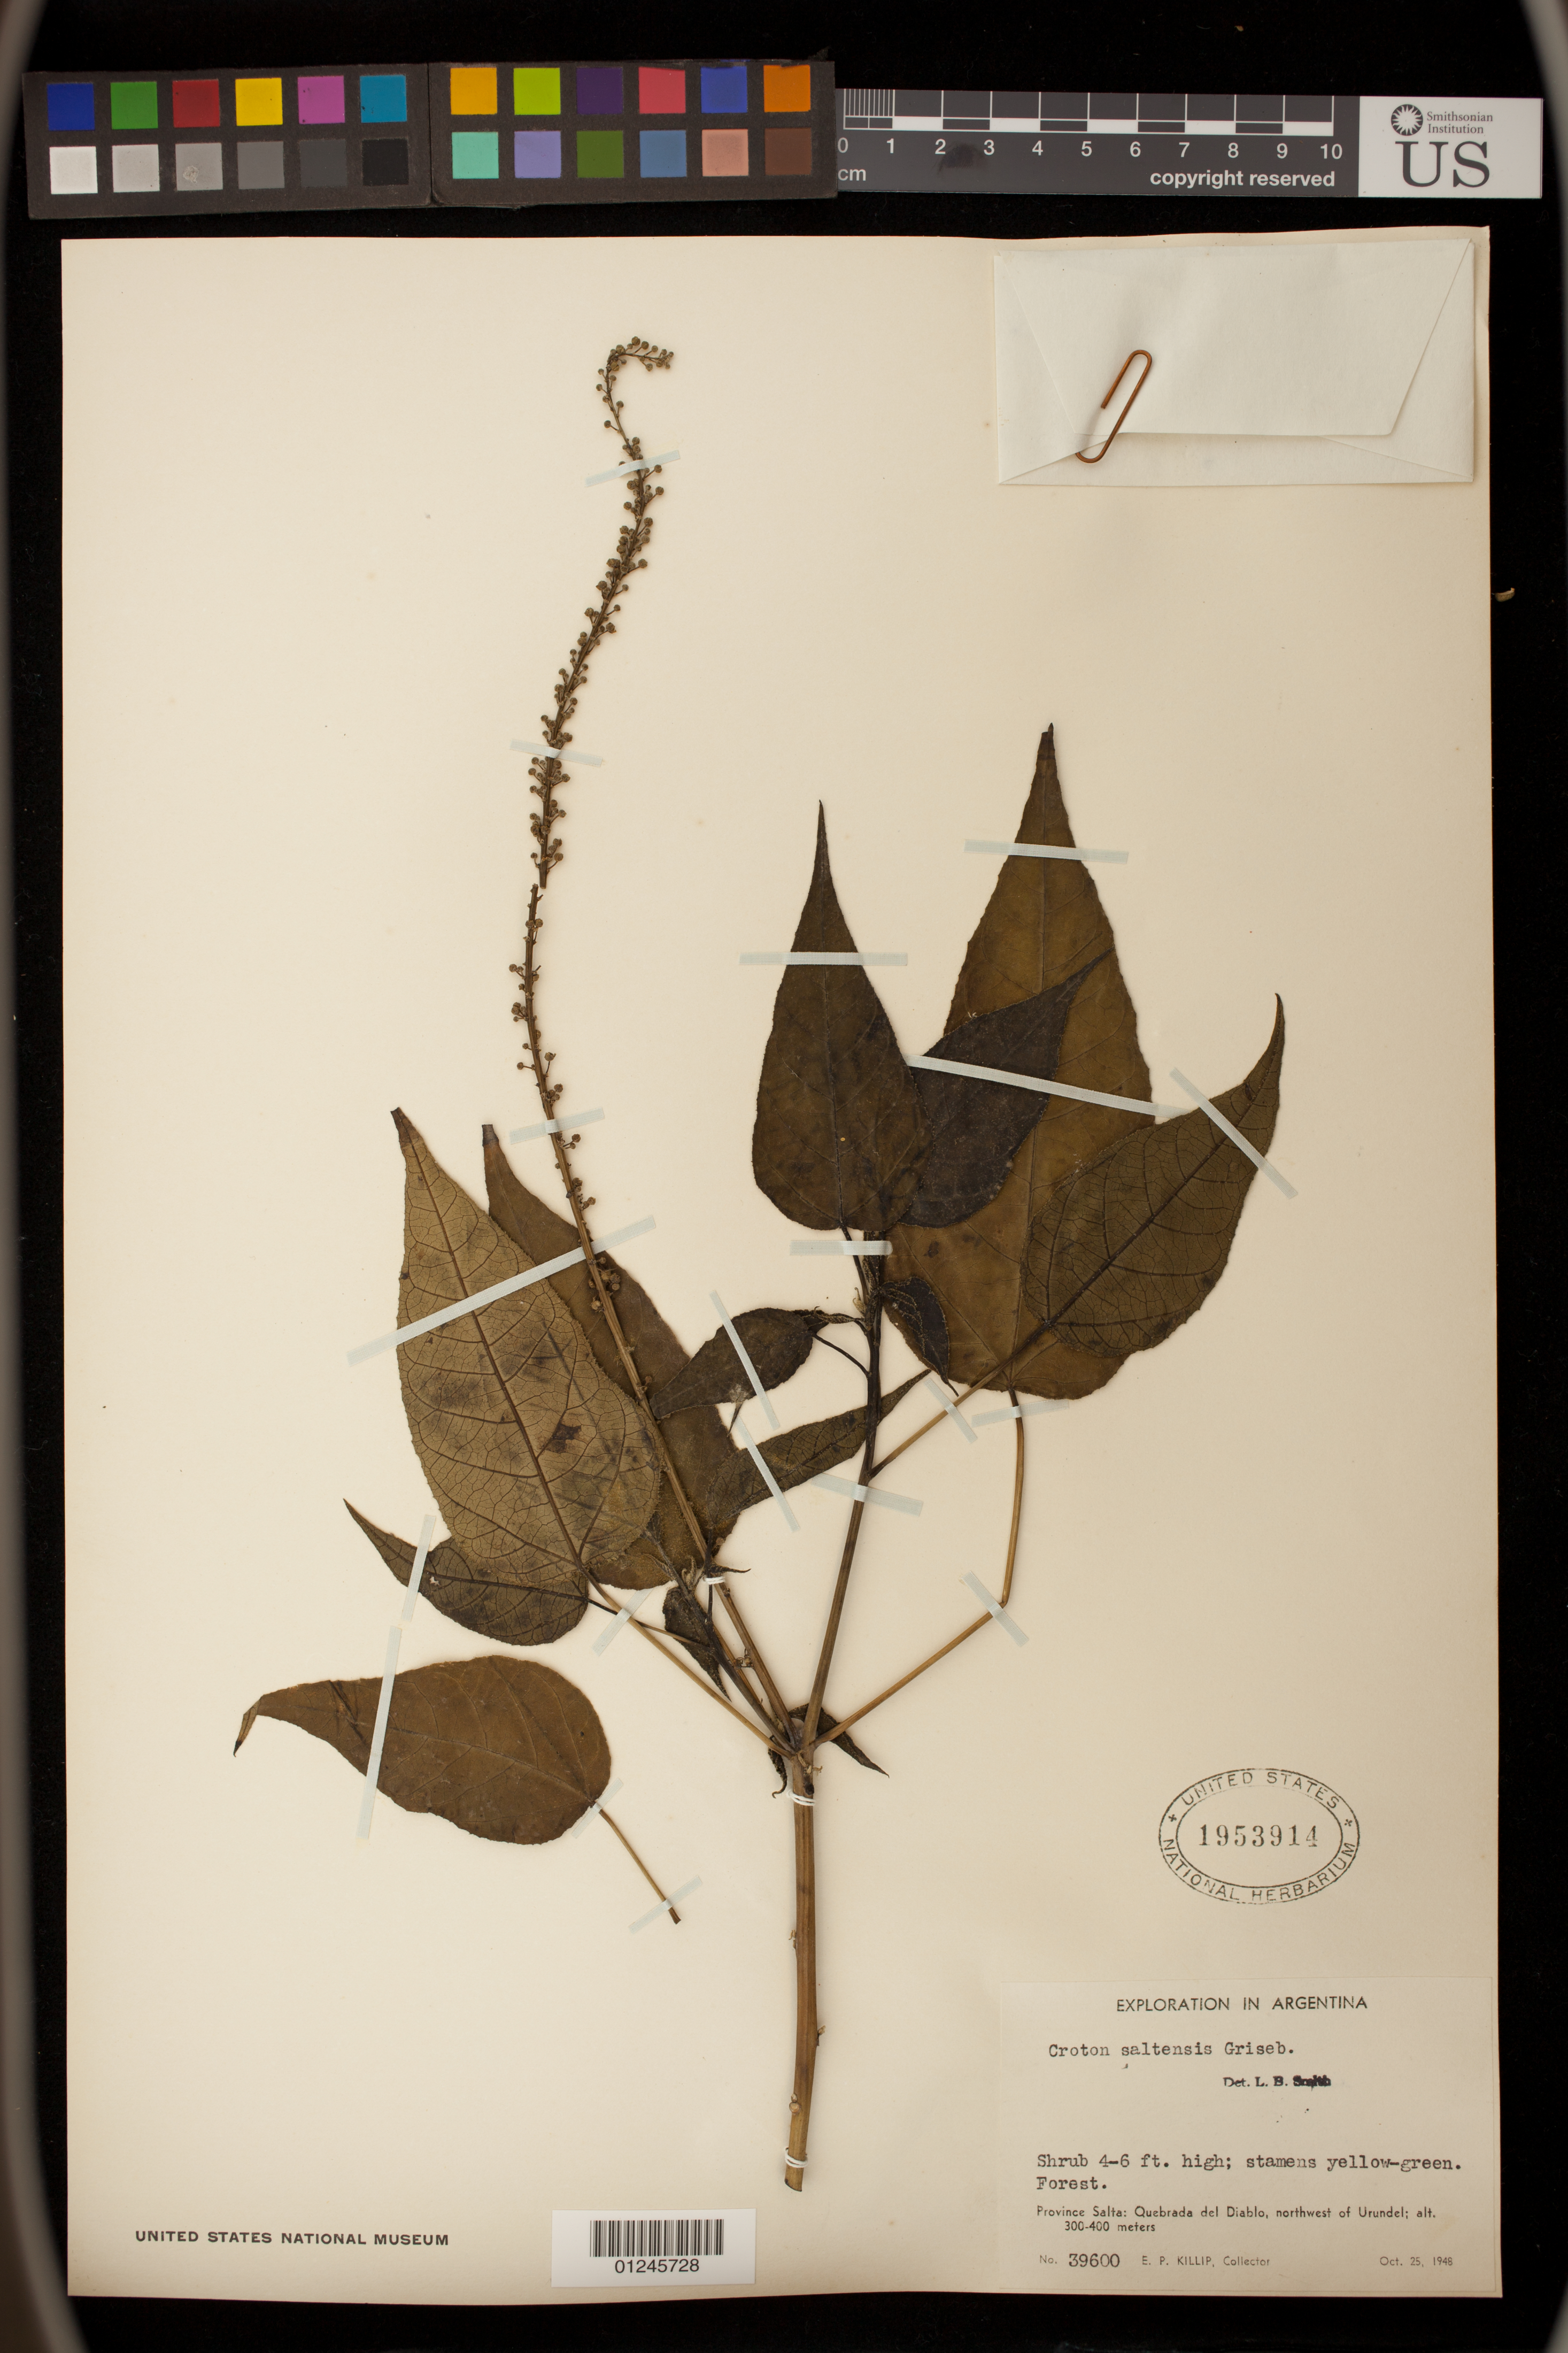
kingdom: Plantae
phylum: Tracheophyta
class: Magnoliopsida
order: Malpighiales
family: Euphorbiaceae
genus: Croton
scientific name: Croton saltensis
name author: Griseb.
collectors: E. P. Killip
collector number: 39600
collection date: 1948-10-25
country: Argentina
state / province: Salta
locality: Quebrada del Diablo, northwest of Urundel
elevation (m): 300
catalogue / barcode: US 1953914